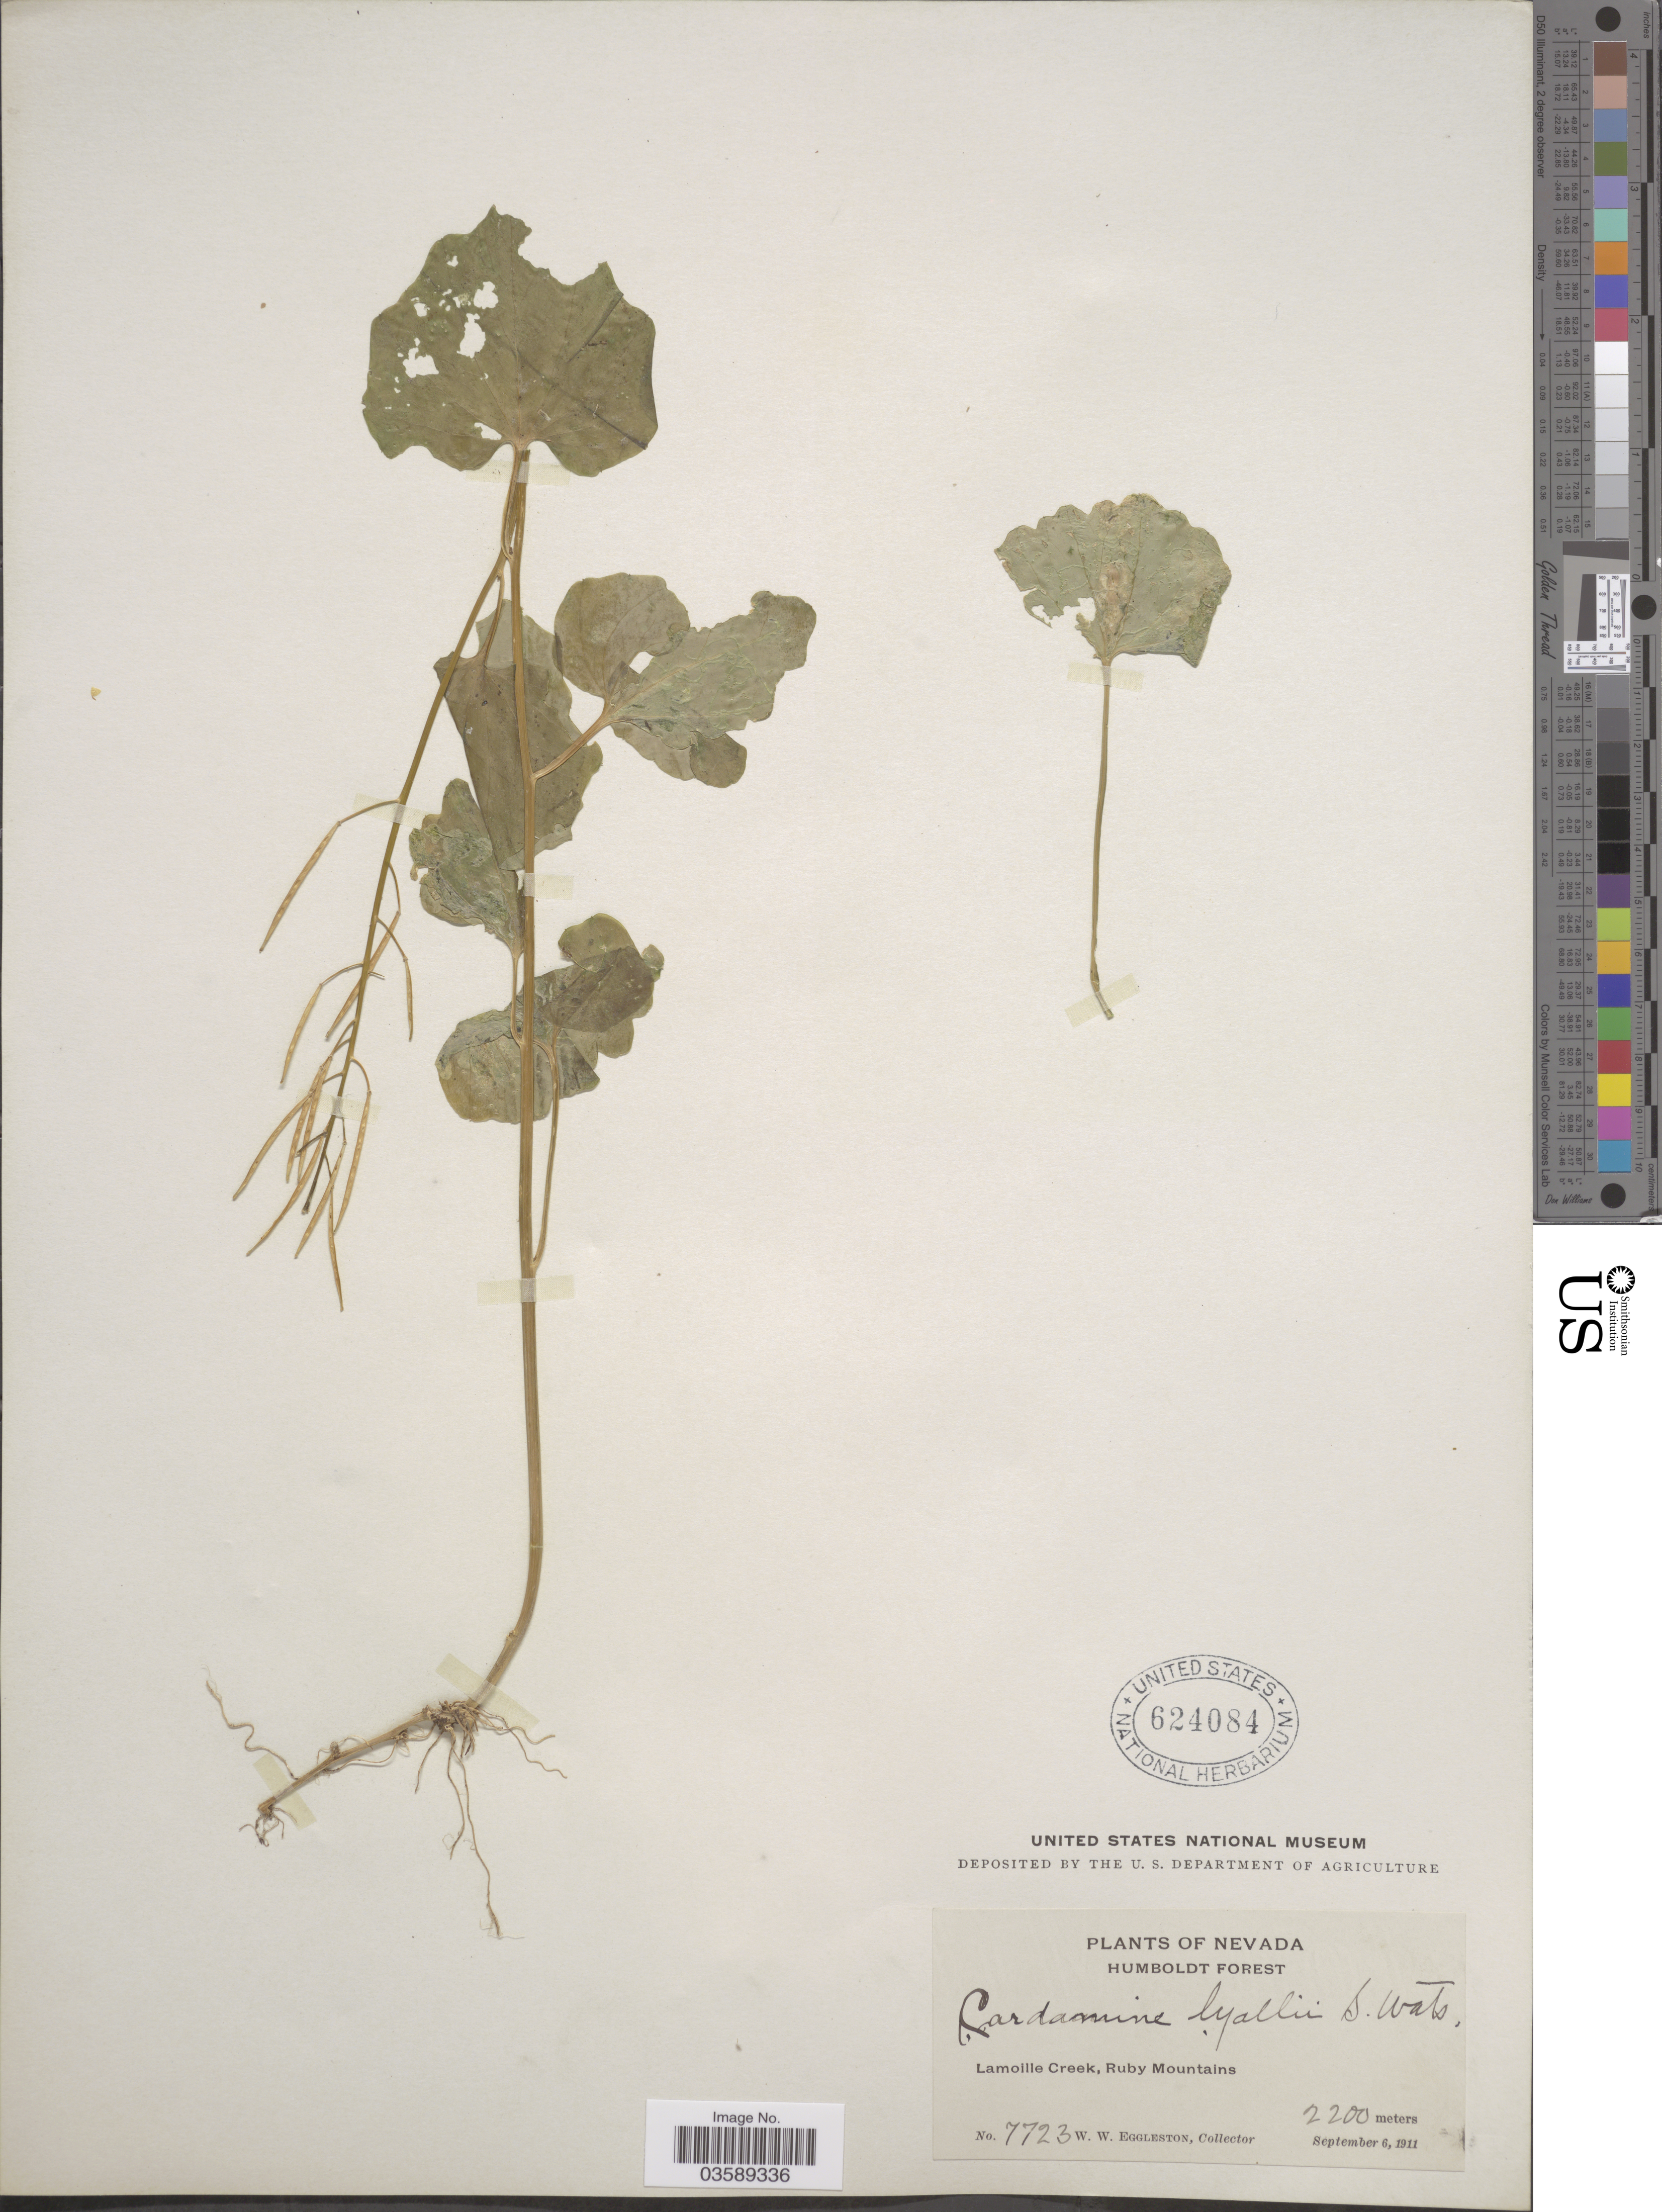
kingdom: Plantae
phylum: Tracheophyta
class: Magnoliopsida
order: Brassicales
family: Brassicaceae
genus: Cardamine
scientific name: Cardamine lyallii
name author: S. Watson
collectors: W. W. Eggleston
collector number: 7723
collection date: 1911-09-06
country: United States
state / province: Nevada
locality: Humboldt Forest. Lamoille Creek, Ruby Mountains.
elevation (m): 2200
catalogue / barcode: US 624084